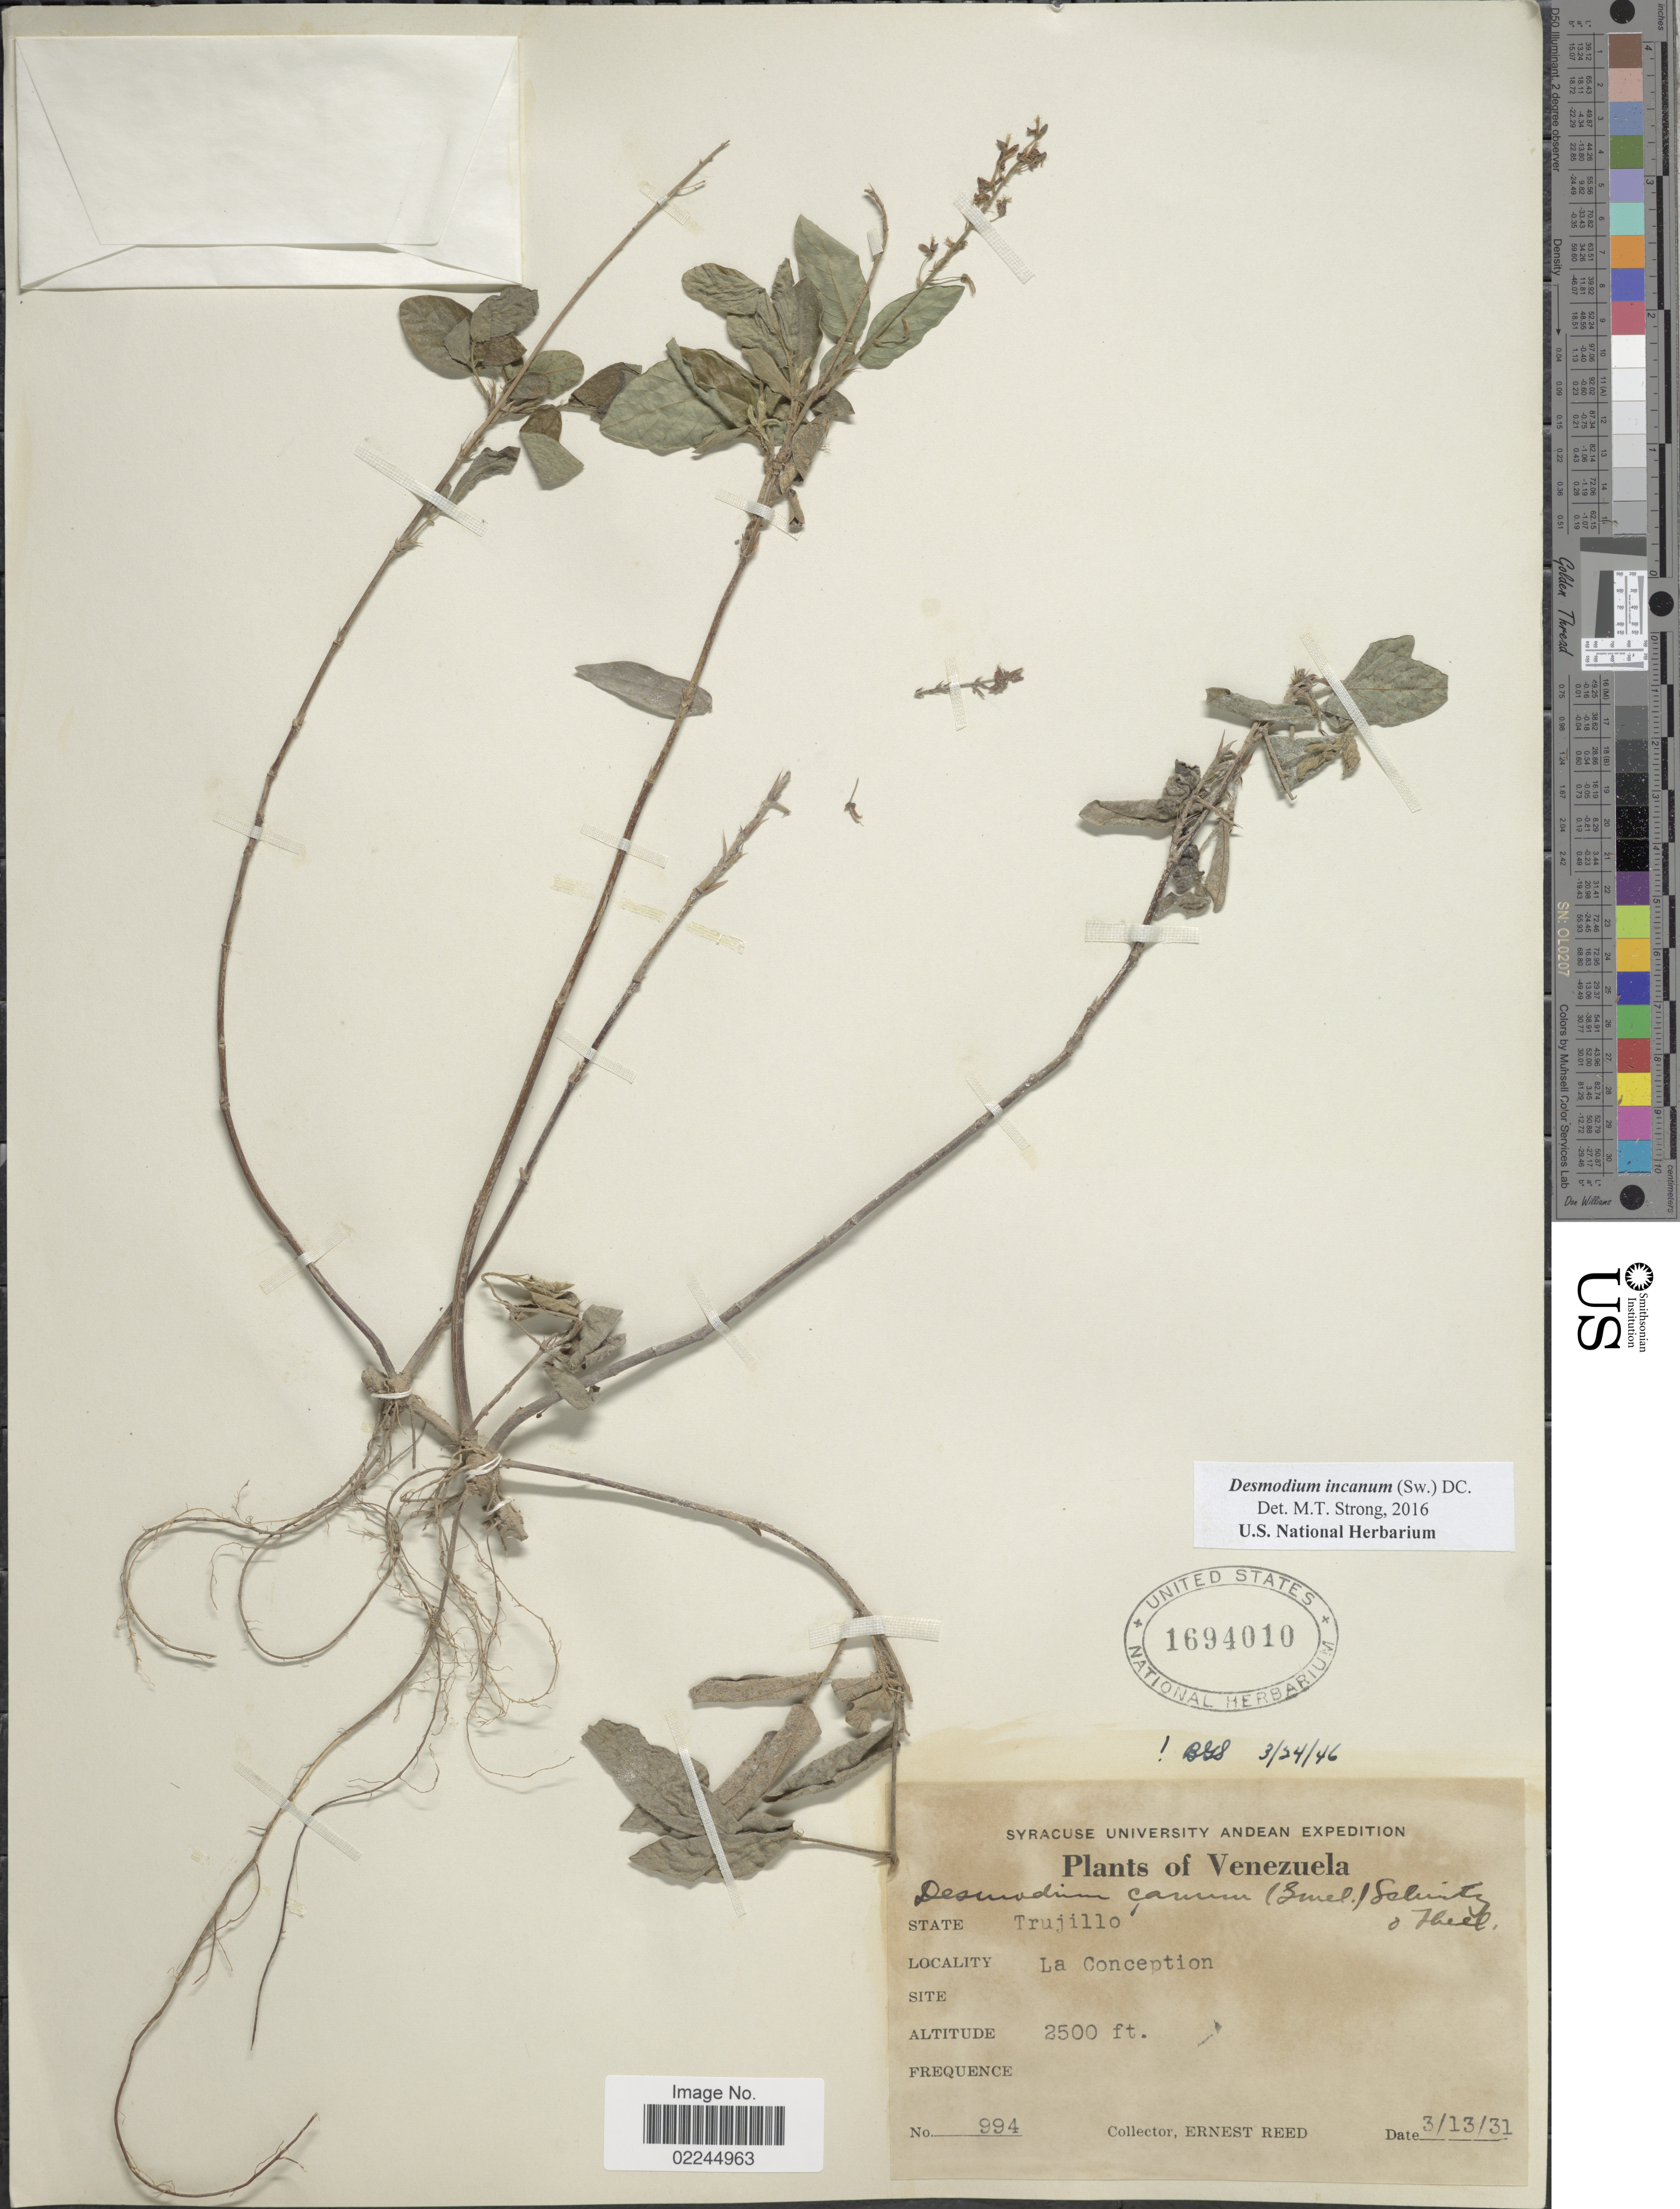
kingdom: Plantae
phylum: Tracheophyta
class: Magnoliopsida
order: Fabales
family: Fabaceae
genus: Desmodium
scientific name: Desmodium incanum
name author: (Sw.) DC.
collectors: E. Reed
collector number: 994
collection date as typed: Transcribed d/m/y: 13/3/31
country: Venezuela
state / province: Trujillo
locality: La Conception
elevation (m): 762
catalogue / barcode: US 1694010